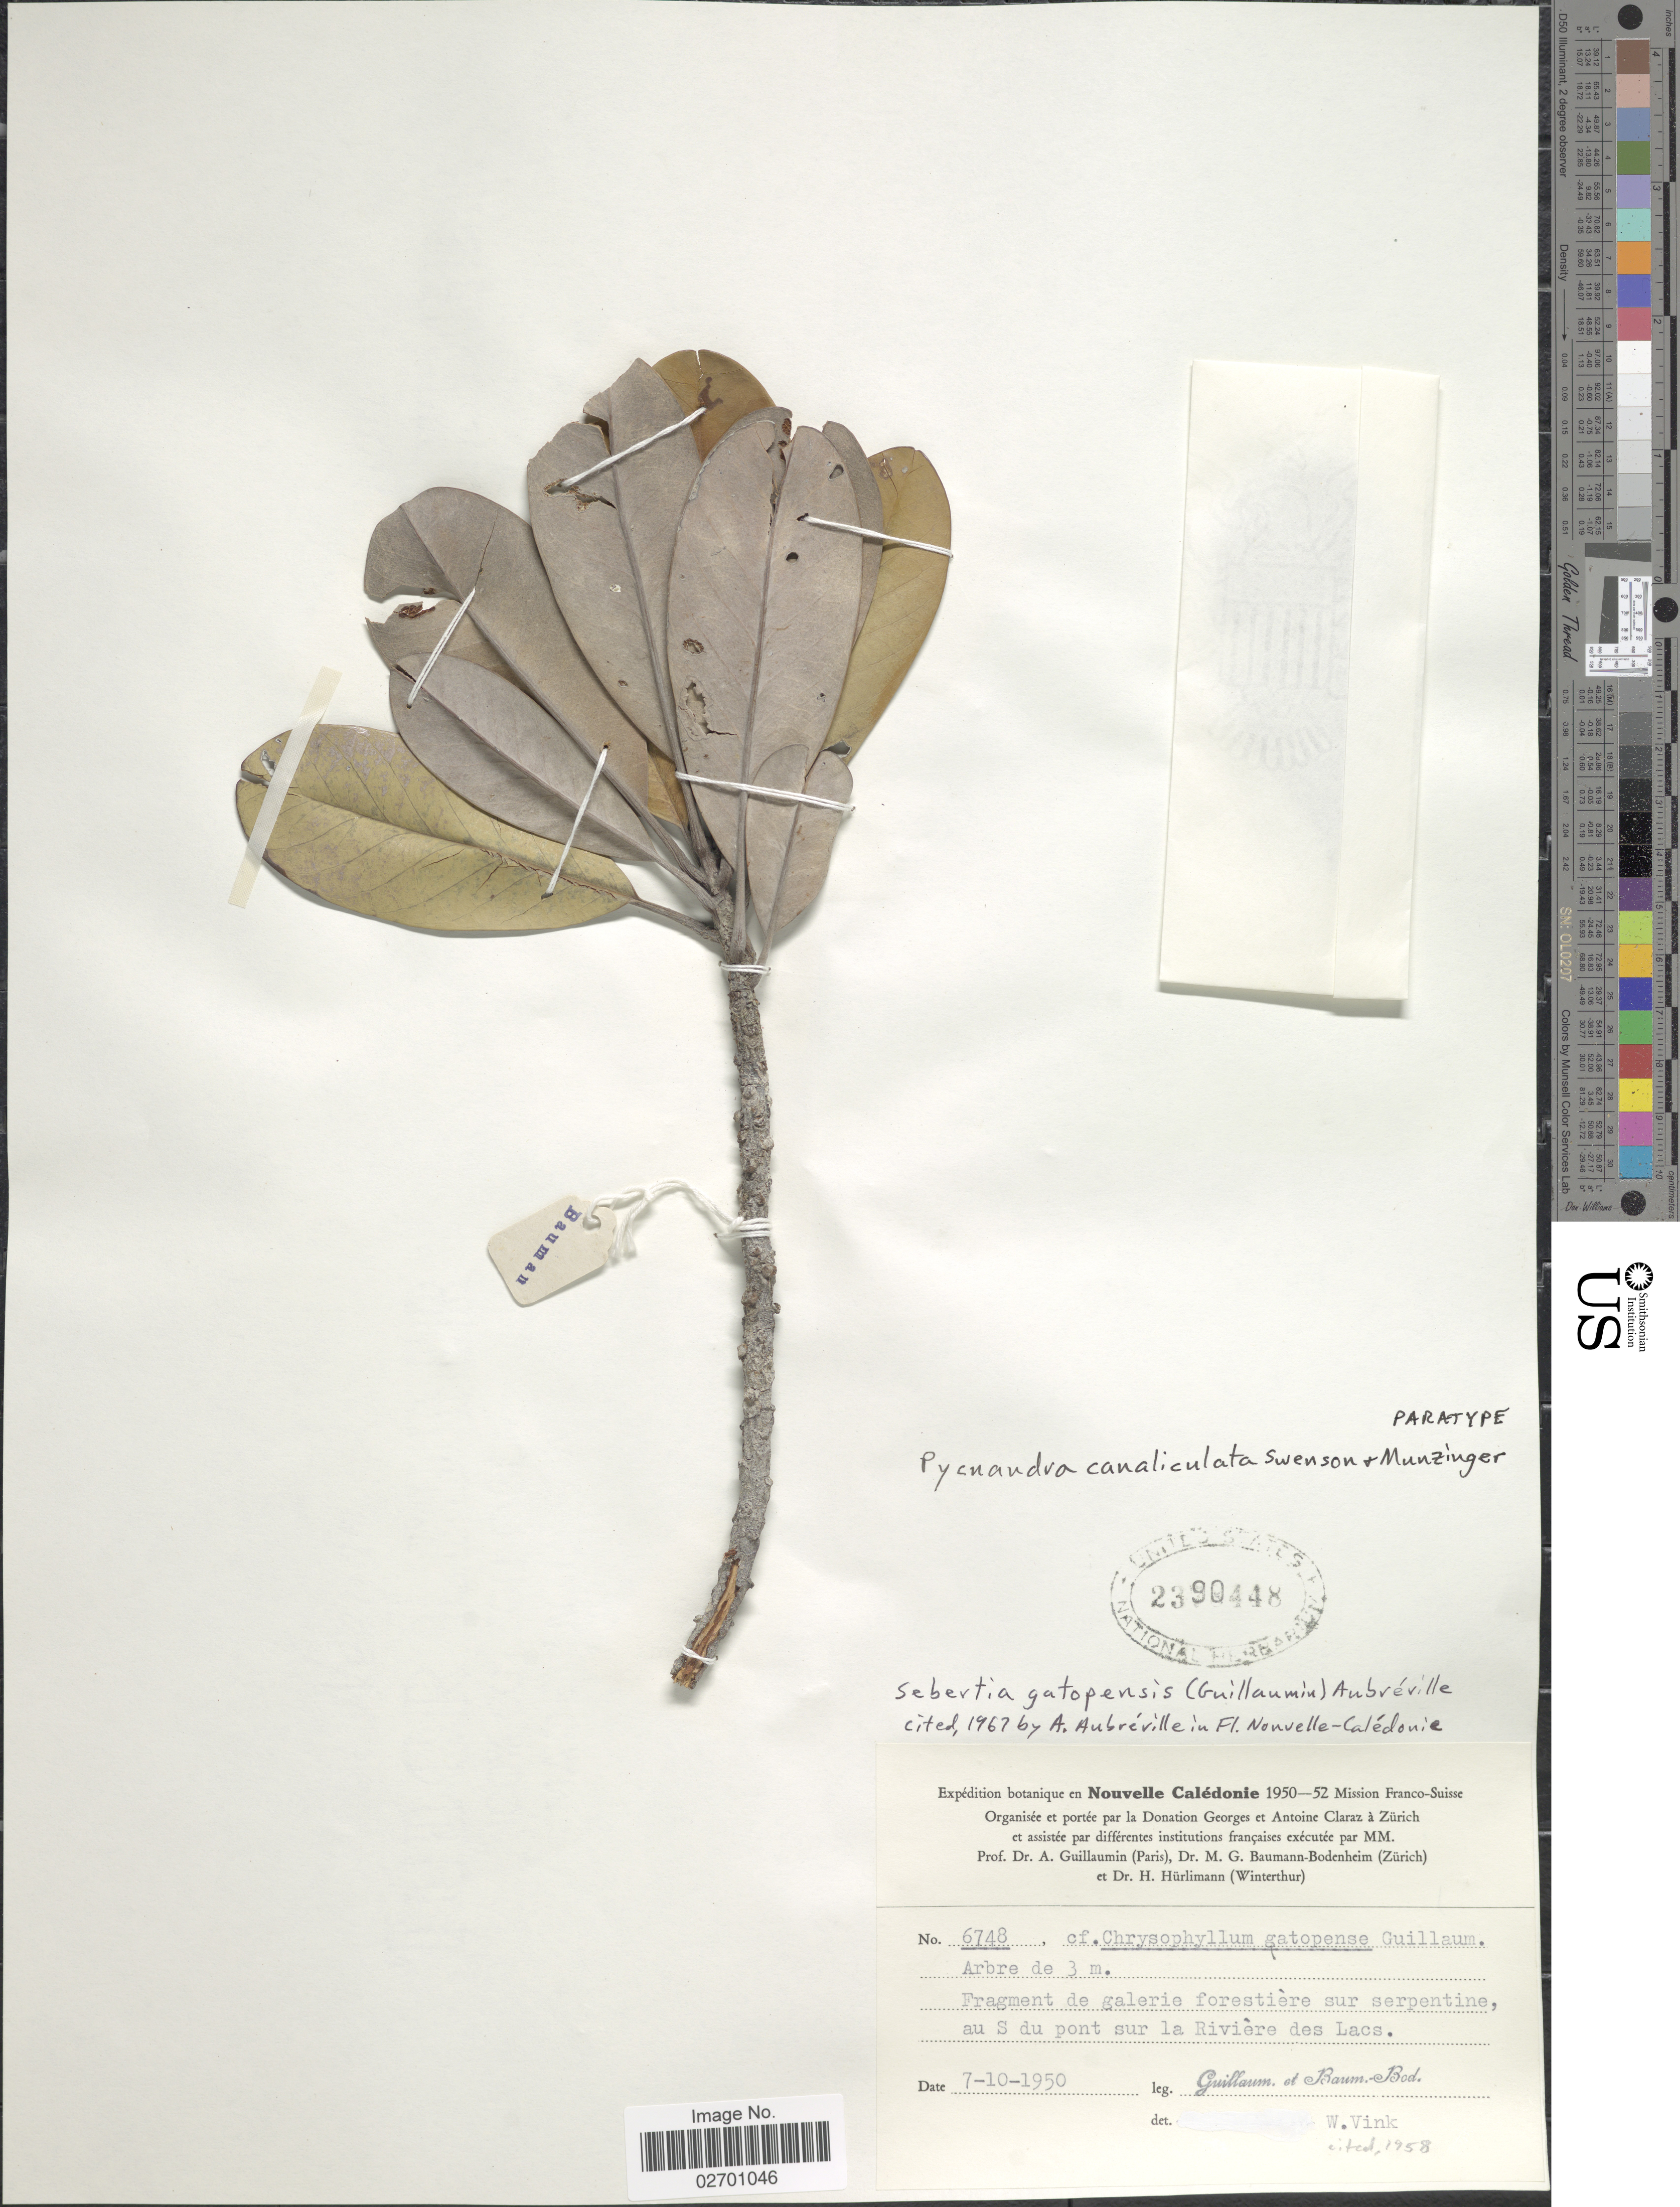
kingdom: Plantae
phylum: Tracheophyta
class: Magnoliopsida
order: Ericales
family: Sapotaceae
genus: Pycnandra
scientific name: Pycnandra canaliculata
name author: Swenson & Munzinger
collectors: A. Guillaumin & M. G. Baumann-Bodenheim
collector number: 6748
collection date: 1950-10-07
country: New Caledonia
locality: Fragment de galerie forestiere sur serpentine, au S du pont sur la Riviere des Lacs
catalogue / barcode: US 2390448